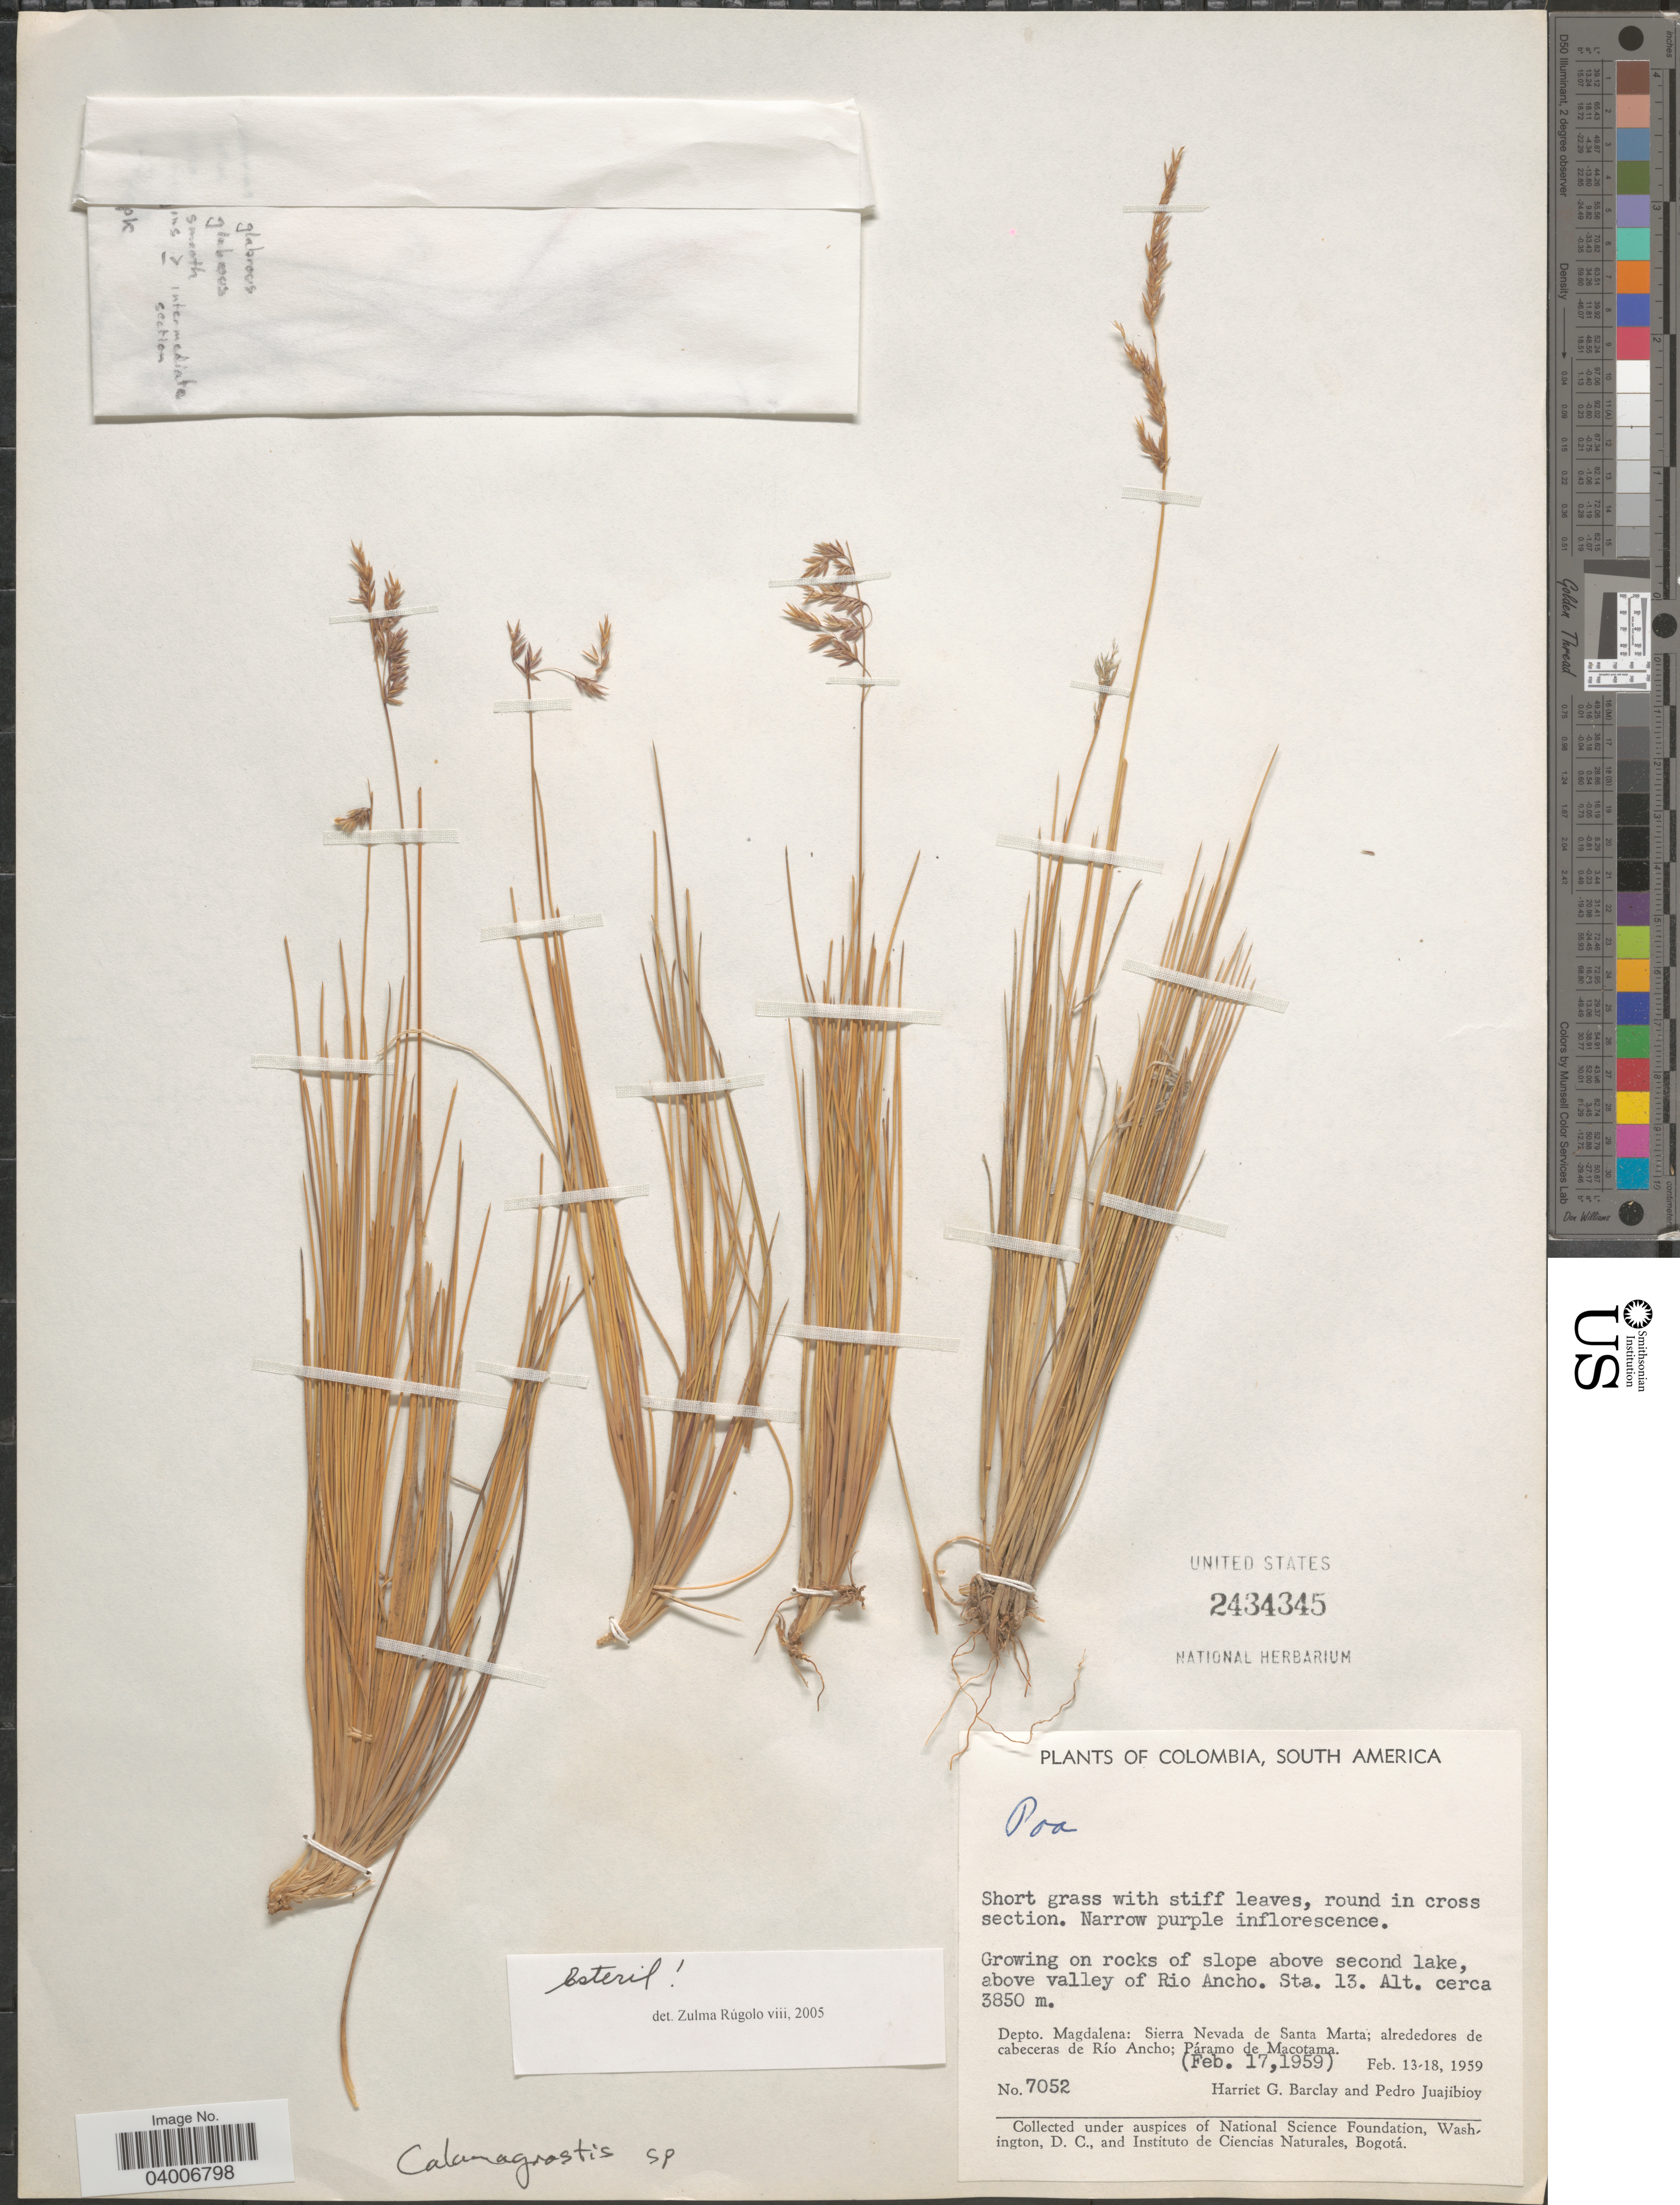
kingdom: Plantae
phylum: Tracheophyta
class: Liliopsida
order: Poales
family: Poaceae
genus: Cinnagrostis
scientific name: Cinnagrostis sp.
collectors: H. G. Barclay & P. Juajibioy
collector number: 7052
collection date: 1959-02-17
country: Colombia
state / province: Magdalena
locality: On rocks of slope above second lake, above valley of Rio Ancho. Sta. 13. Depto. Magdalena: Sierra Nevada de Santa Marta; alrededores de cabeceras de Río Ancho; Páramo de Macotama.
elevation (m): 3850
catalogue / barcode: US 2434345